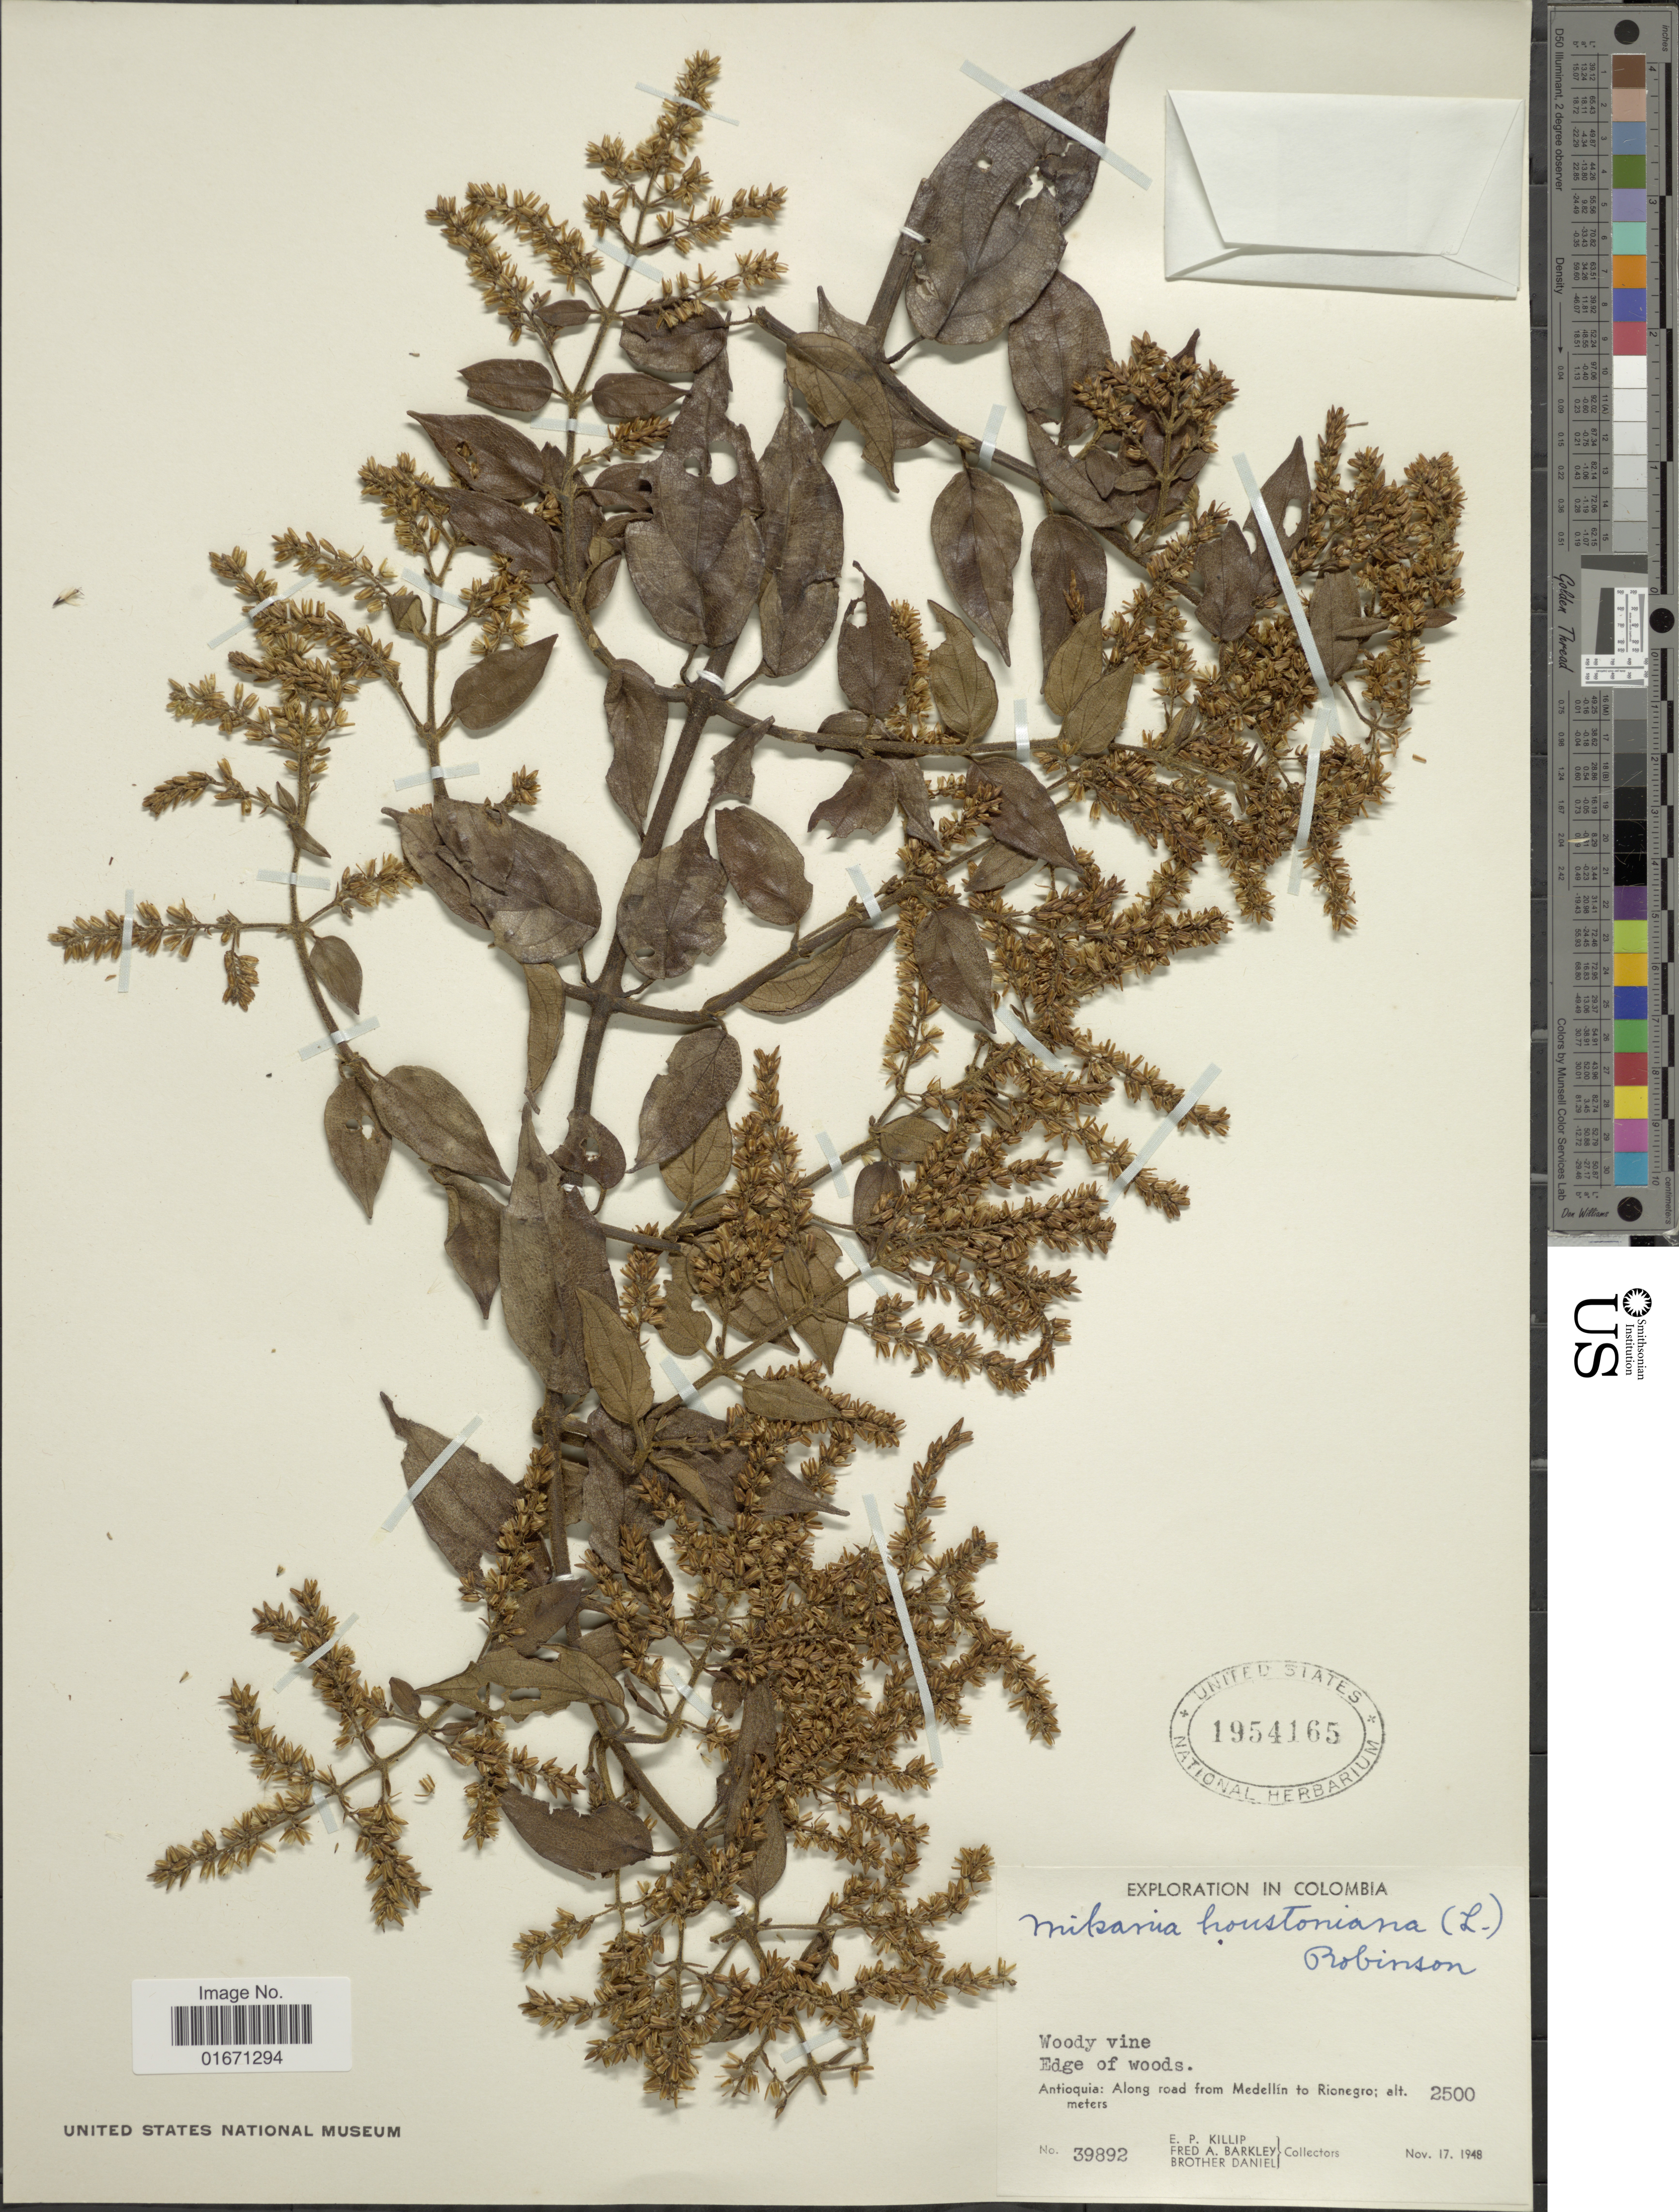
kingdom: Plantae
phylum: Tracheophyta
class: Magnoliopsida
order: Asterales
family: Asteraceae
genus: Mikania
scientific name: Mikania houstoniana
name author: (L.) B.L. Rob.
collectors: E. P. Killip, F. A. Barkley & Bro. Daniel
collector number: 39892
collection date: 1948-11-17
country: Colombia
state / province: Antioquia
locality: Along road from Medellin to Rionegro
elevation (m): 2500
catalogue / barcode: US 1954165